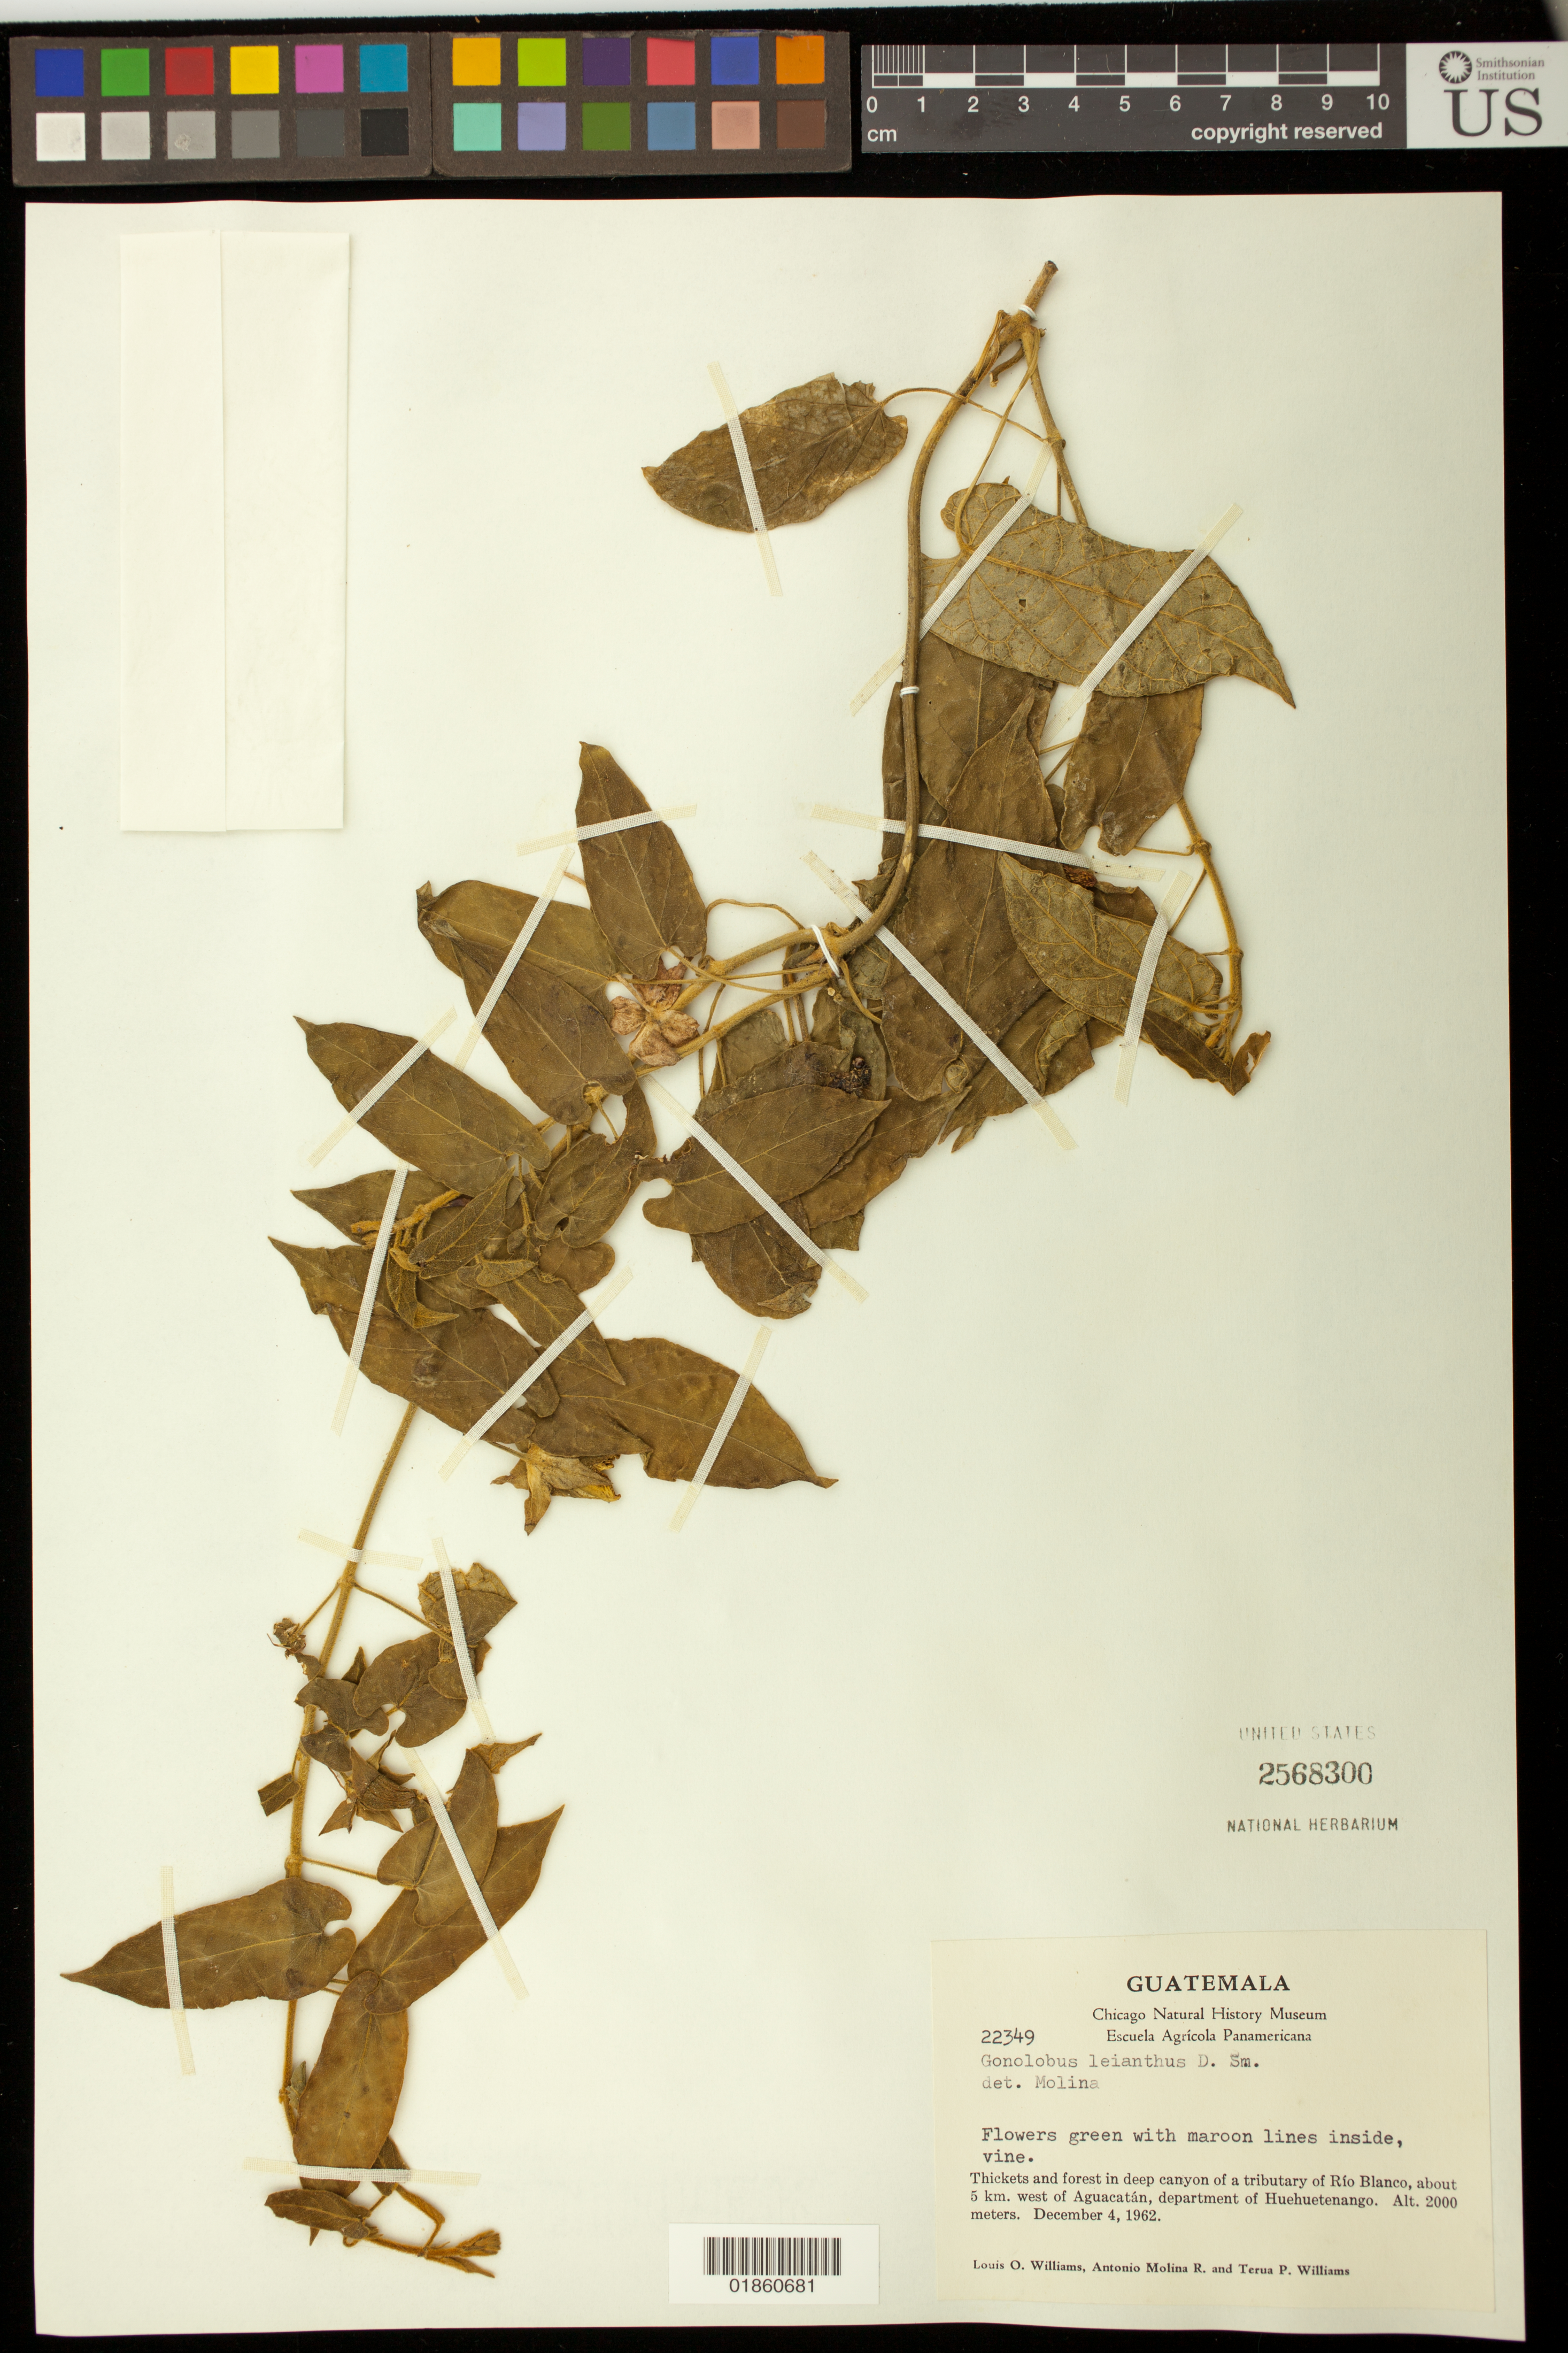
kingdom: Plantae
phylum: Tracheophyta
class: Magnoliopsida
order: Gentianales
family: Apocynaceae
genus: Gonolobus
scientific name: Gonolobus leianthus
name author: Donn. Sm.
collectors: L. O. Williams, A. Molina R. & T. P. Williams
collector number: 22349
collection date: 1962-12-04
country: Guatemala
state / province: Huehuetenango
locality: Of a tributary of Rio Blanco, about 5 km. west of Aguacatan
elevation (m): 2000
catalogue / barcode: US 2568300